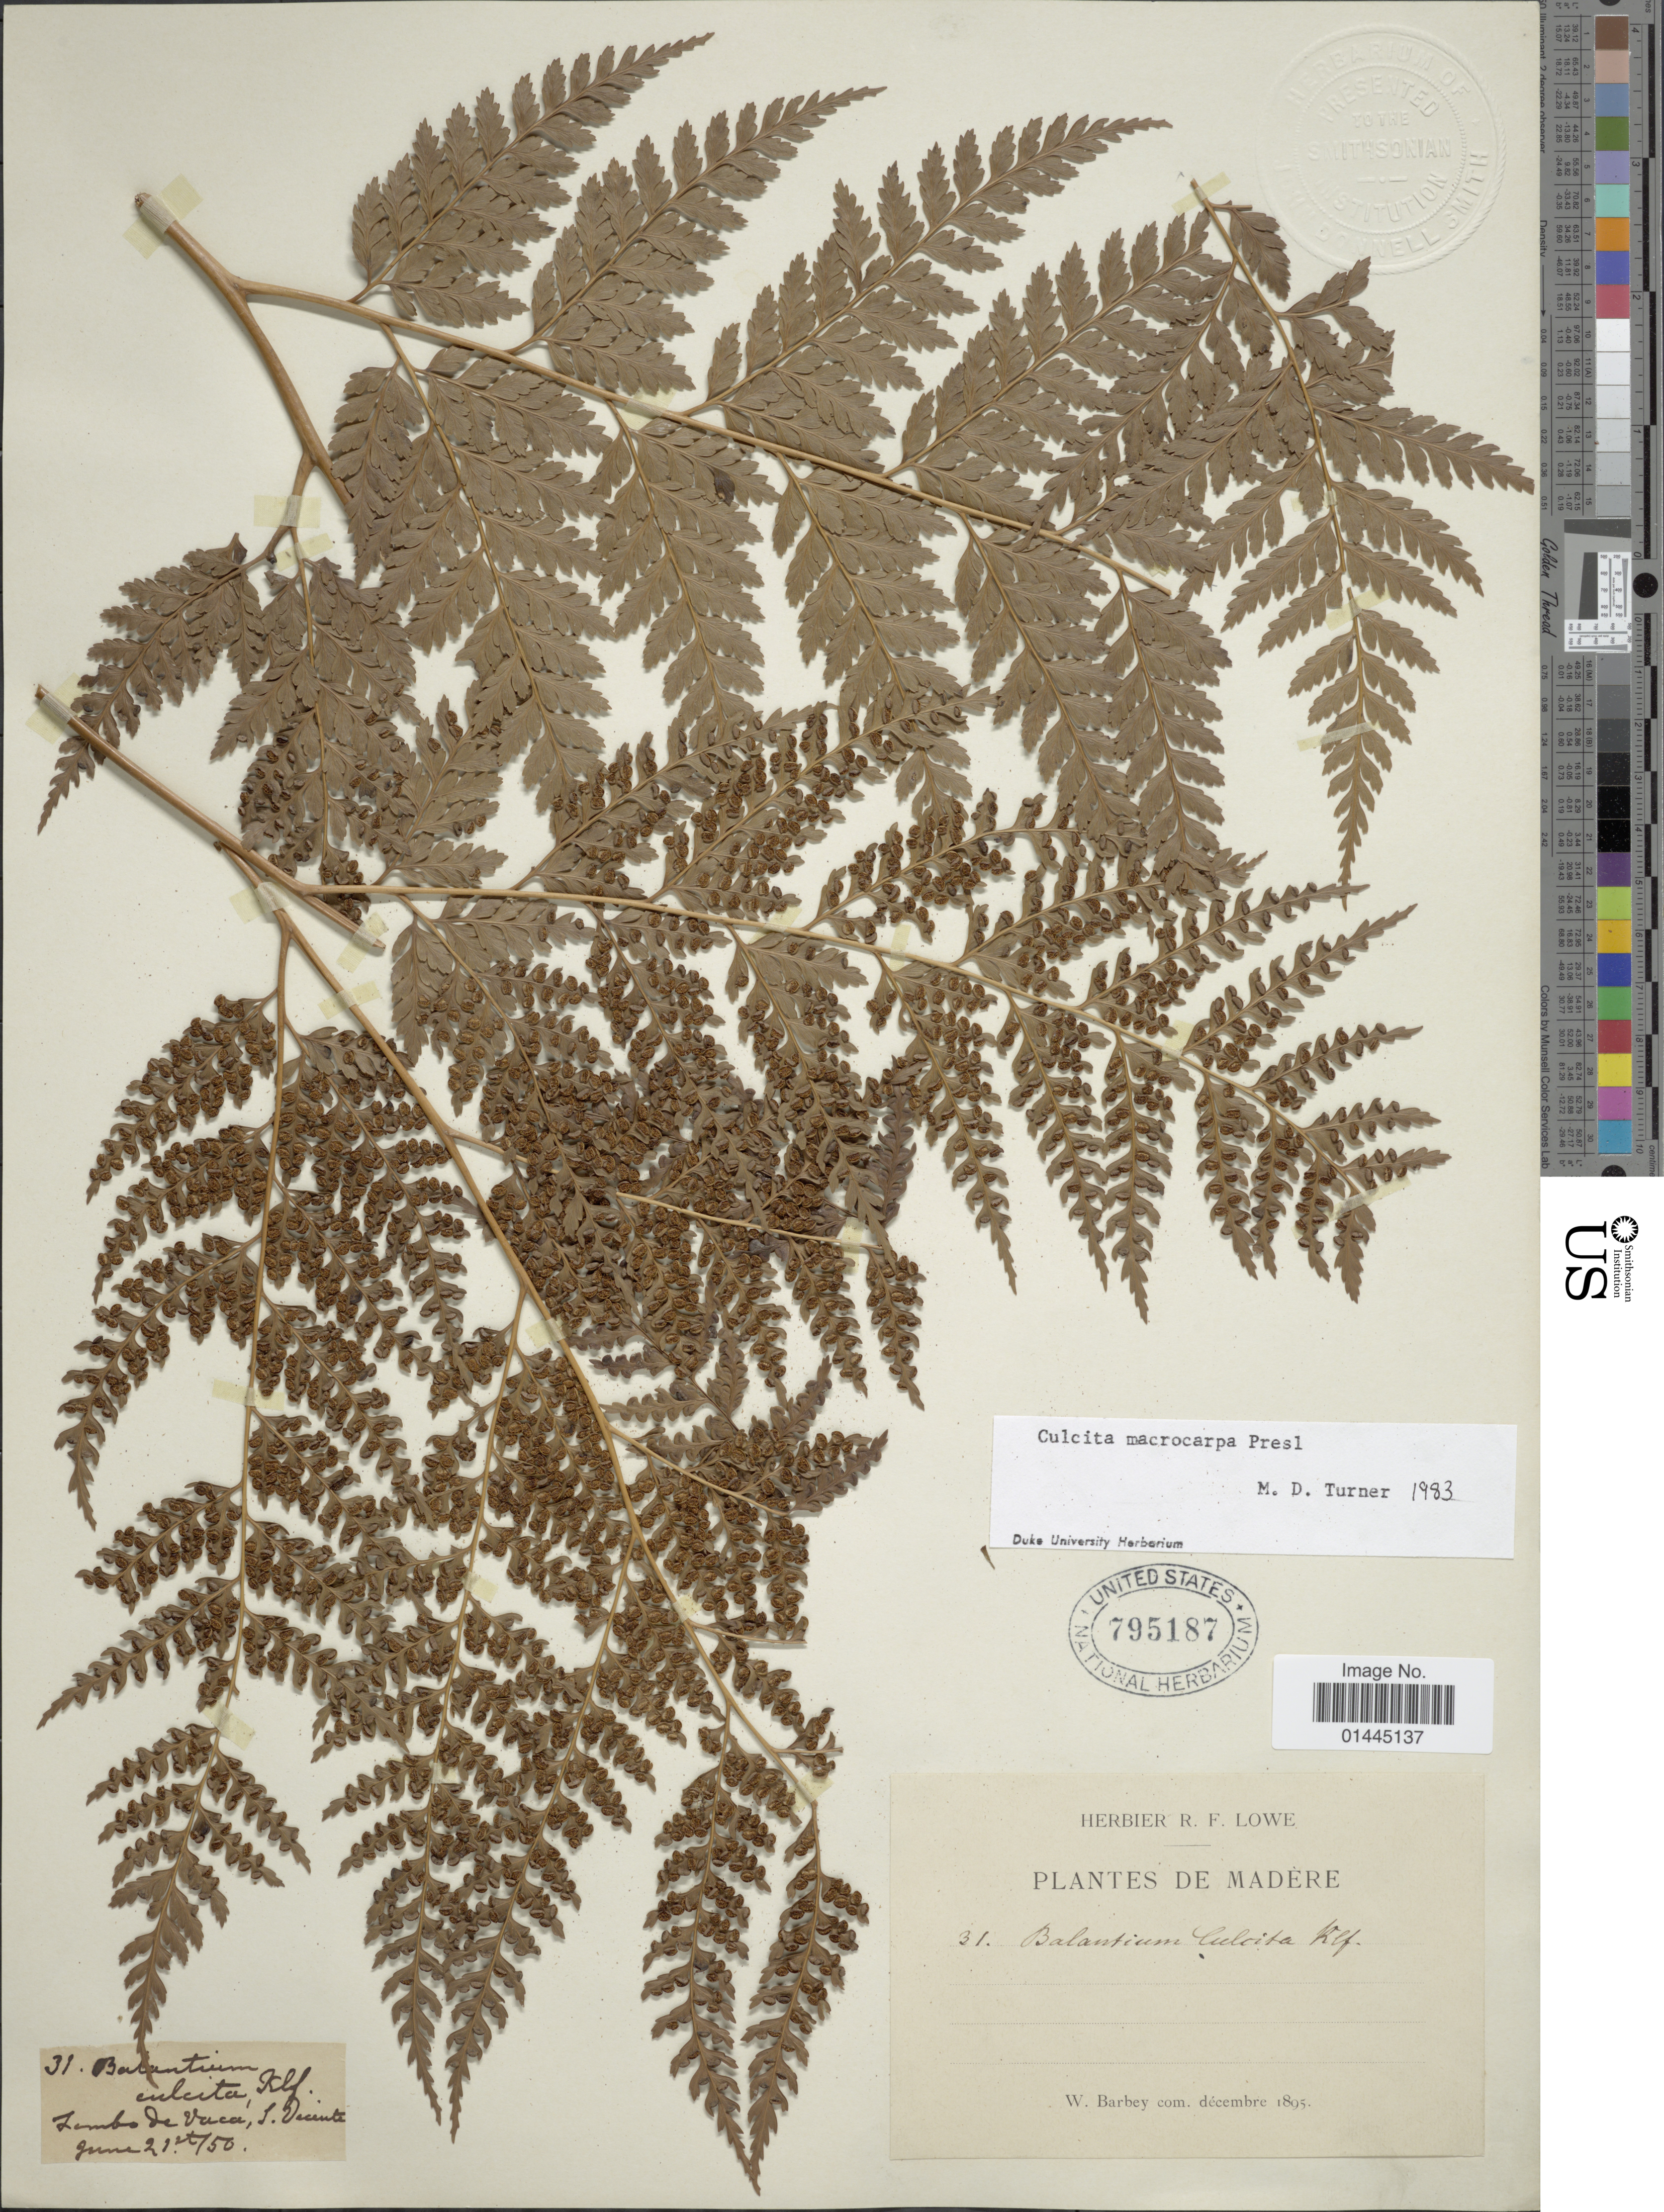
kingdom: Plantae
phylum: Tracheophyta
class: Polypodiopsida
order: Cyatheales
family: Culcitaceae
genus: Culcita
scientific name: Culcita macrocarpa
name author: C. Presl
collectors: W. Barbey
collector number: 31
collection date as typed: Transcribed d/m/y: 21/6/50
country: Portugal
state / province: Madeira (Aut. Reg.)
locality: Madere, Zembo de Vaca, S. Deciente. [interpreted]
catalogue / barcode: US 795187